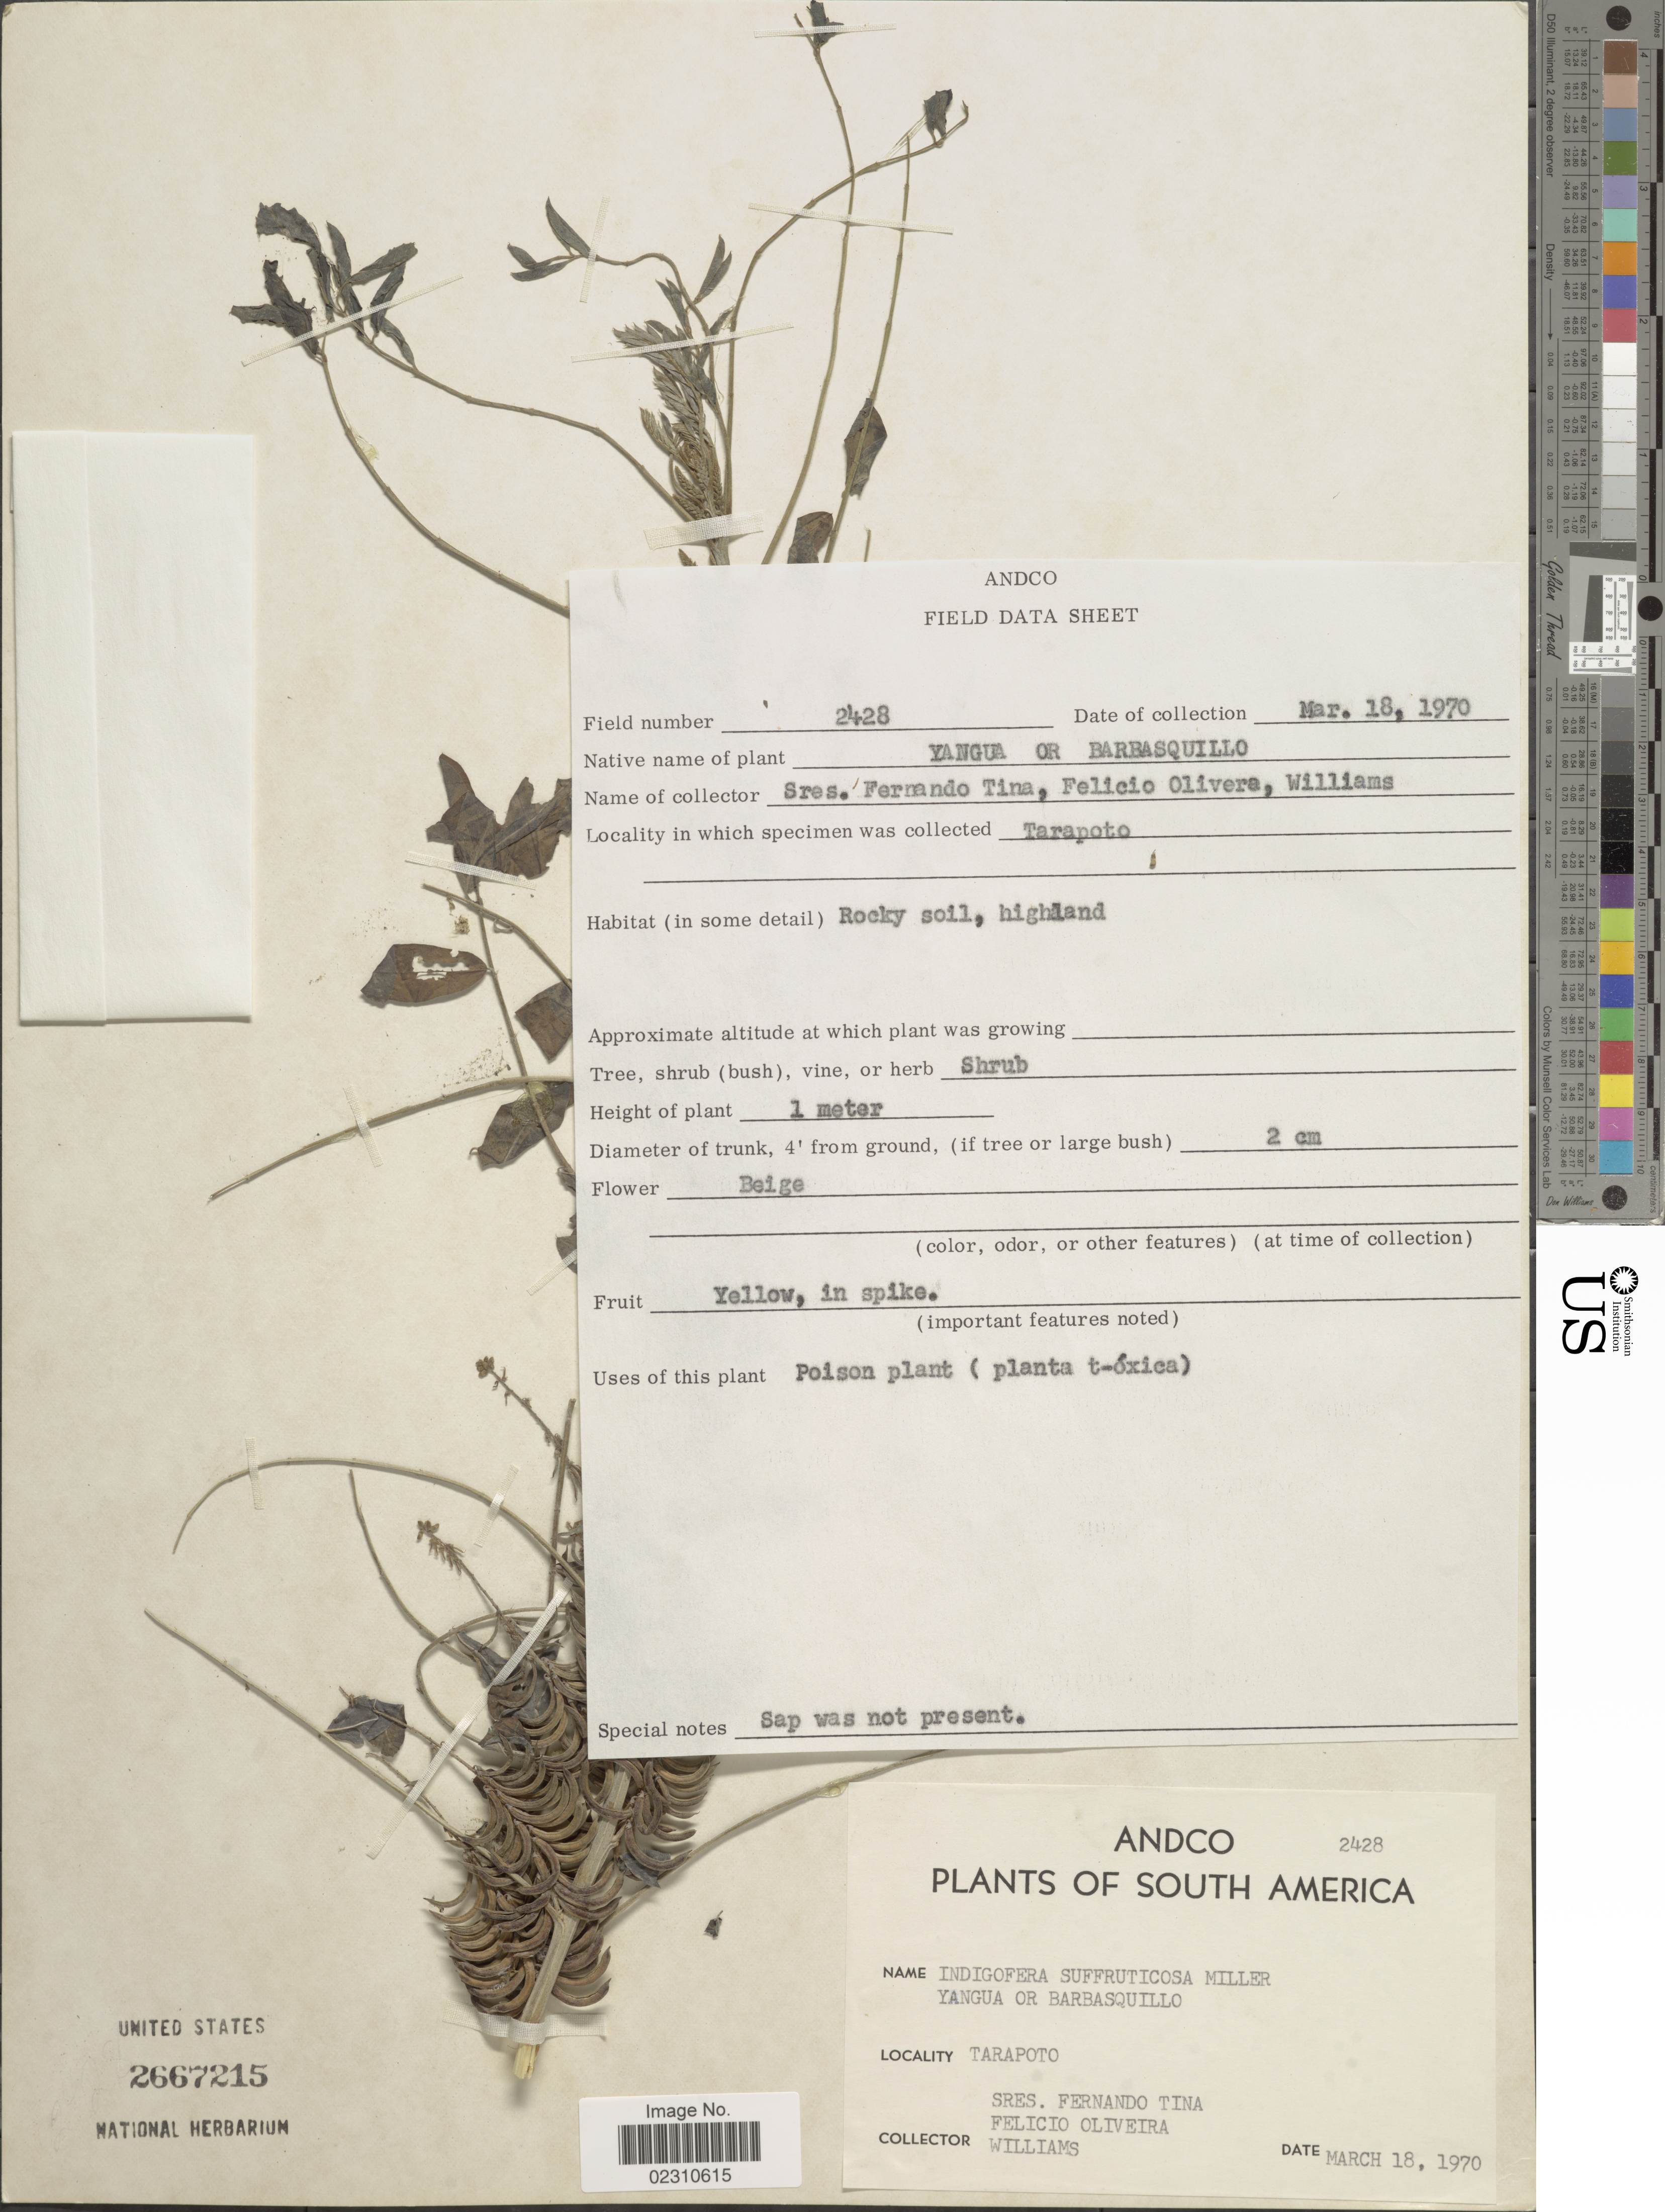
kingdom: Plantae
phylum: Tracheophyta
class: Magnoliopsida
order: Fabales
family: Fabaceae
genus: Indigofera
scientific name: Indigofera suffruticosa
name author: Mill.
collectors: F. Tina, F. Olivera & -- Williams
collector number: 2428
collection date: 1970-03-18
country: Peru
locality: Andco, tarapoto, south america.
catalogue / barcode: US 2667215